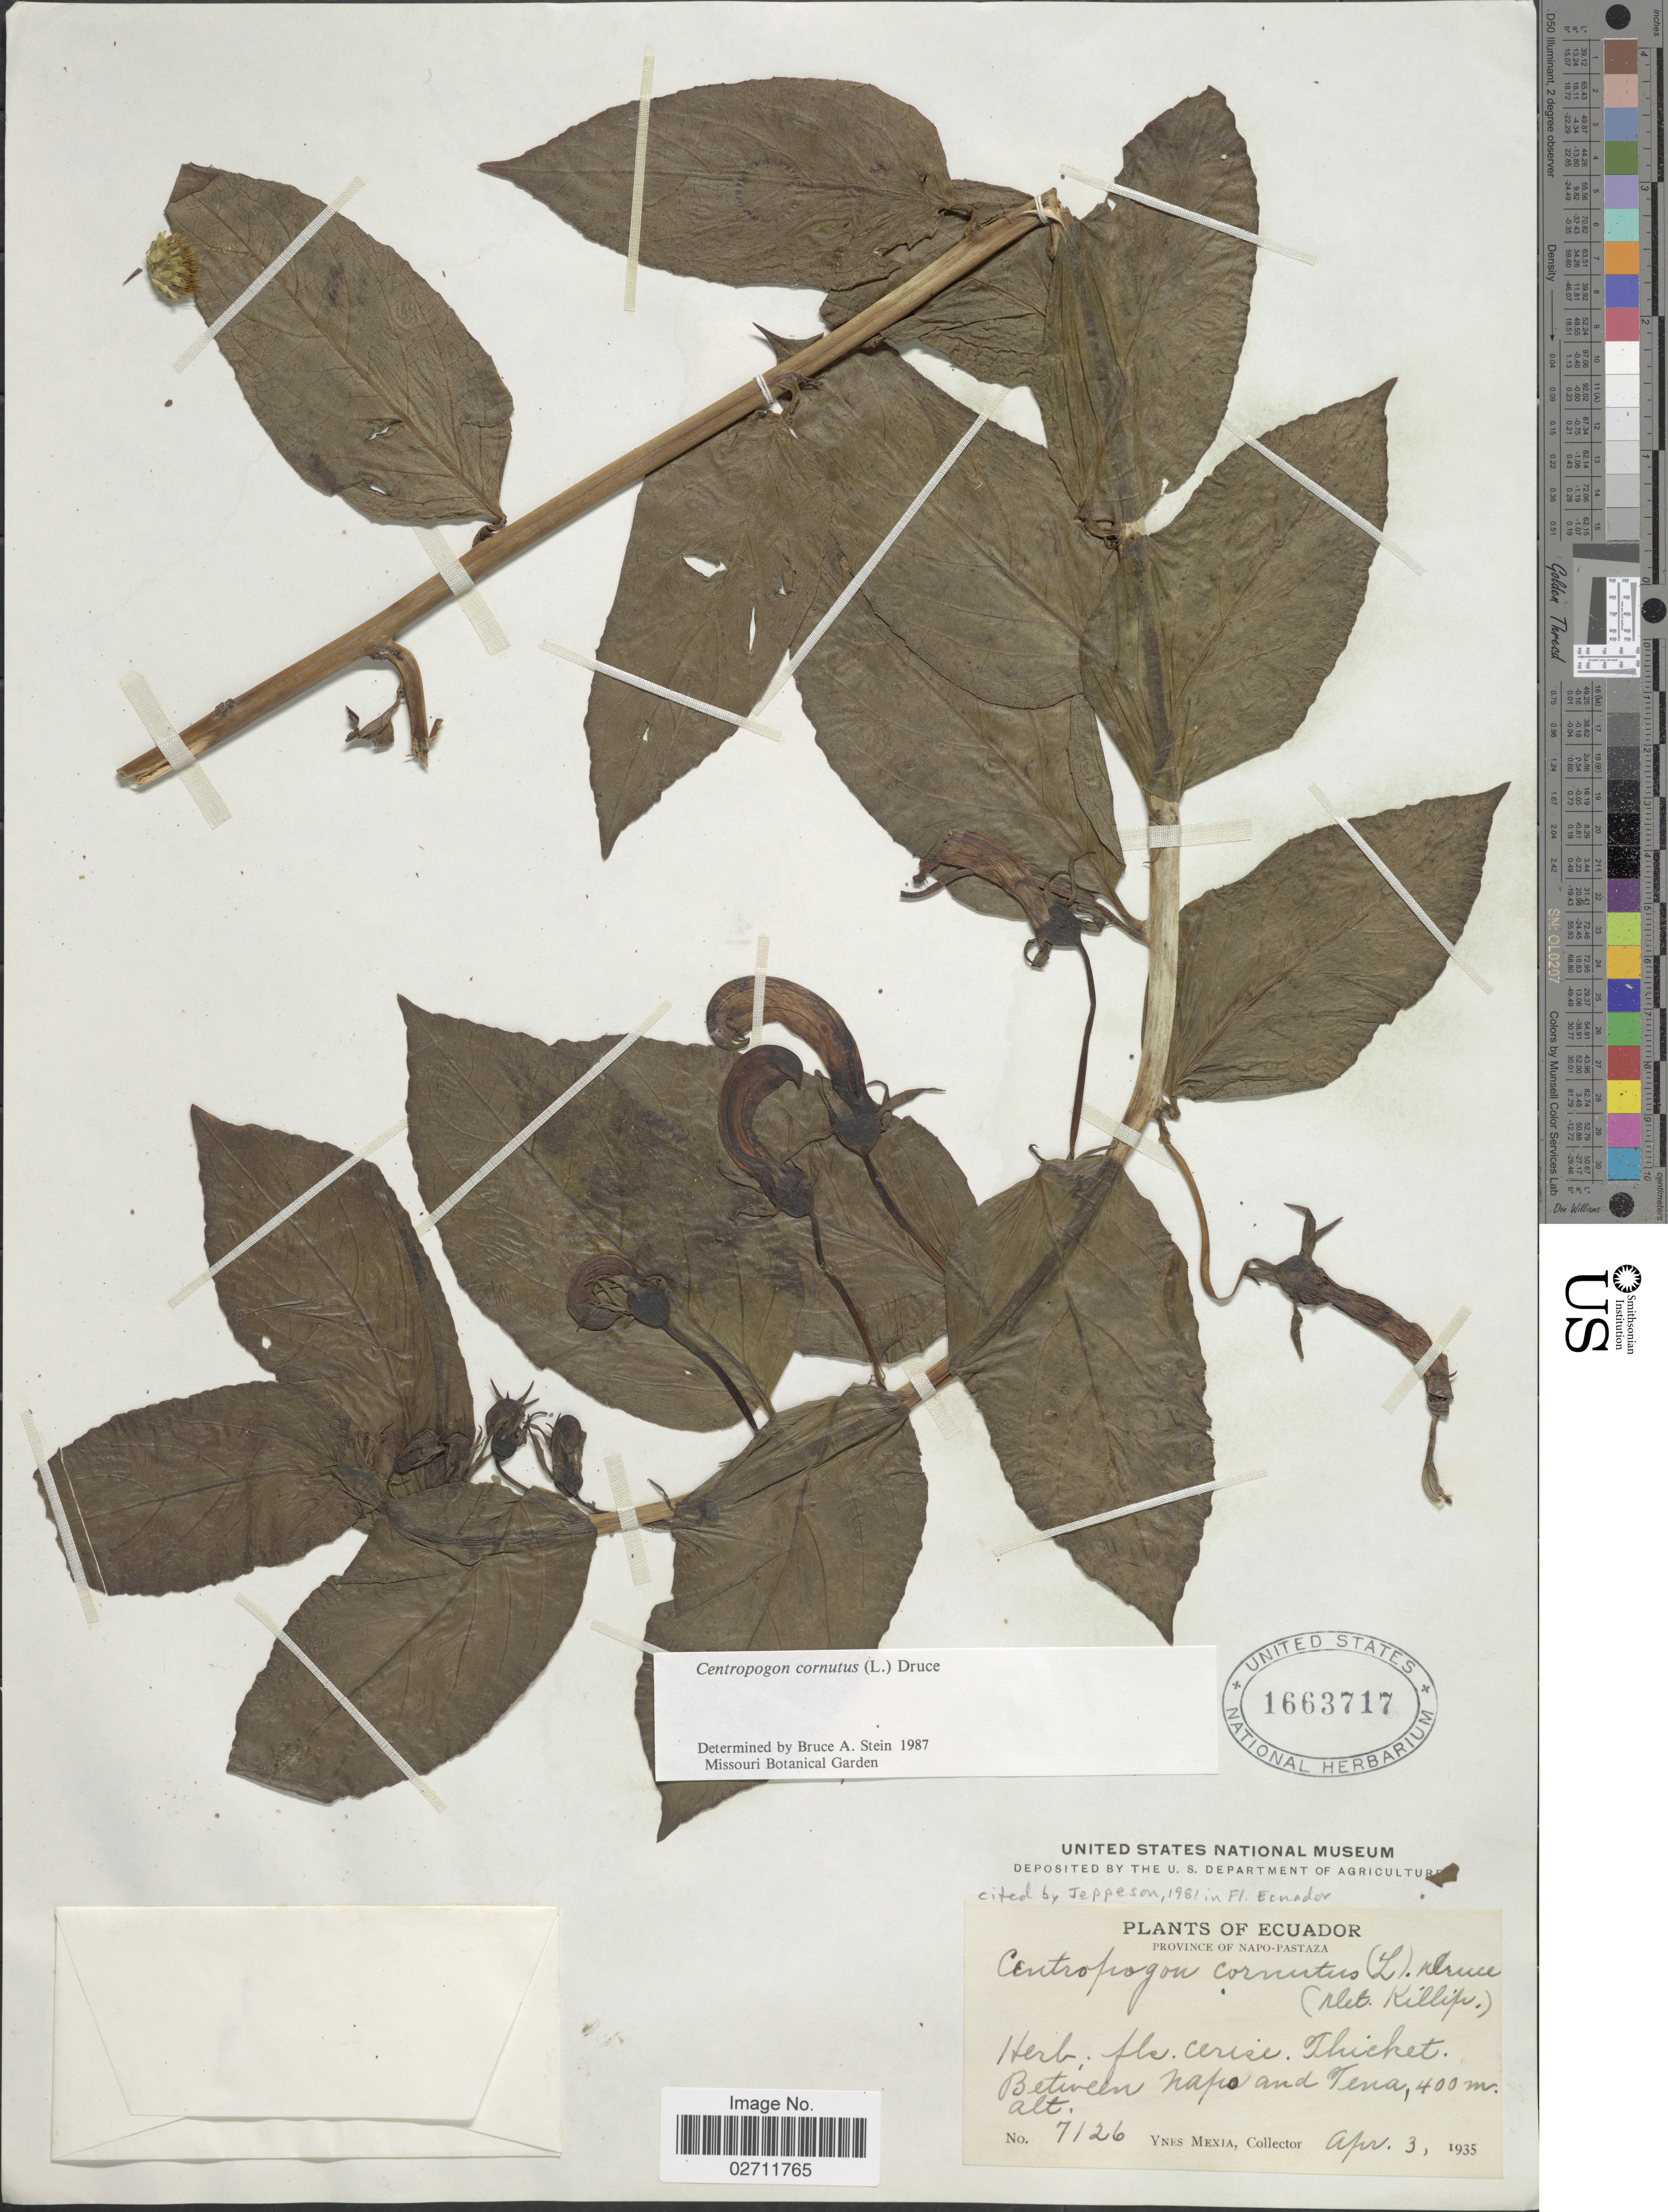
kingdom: Plantae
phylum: Tracheophyta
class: Magnoliopsida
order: Asterales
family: Campanulaceae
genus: Centropogon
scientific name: Centropogon cornutus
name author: (L.) Druce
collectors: Y. Mexia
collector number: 126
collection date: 1935-04-03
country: Ecuador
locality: Province Napo-Pastaza. Between Napo and Tena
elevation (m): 400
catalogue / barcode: US 1663717